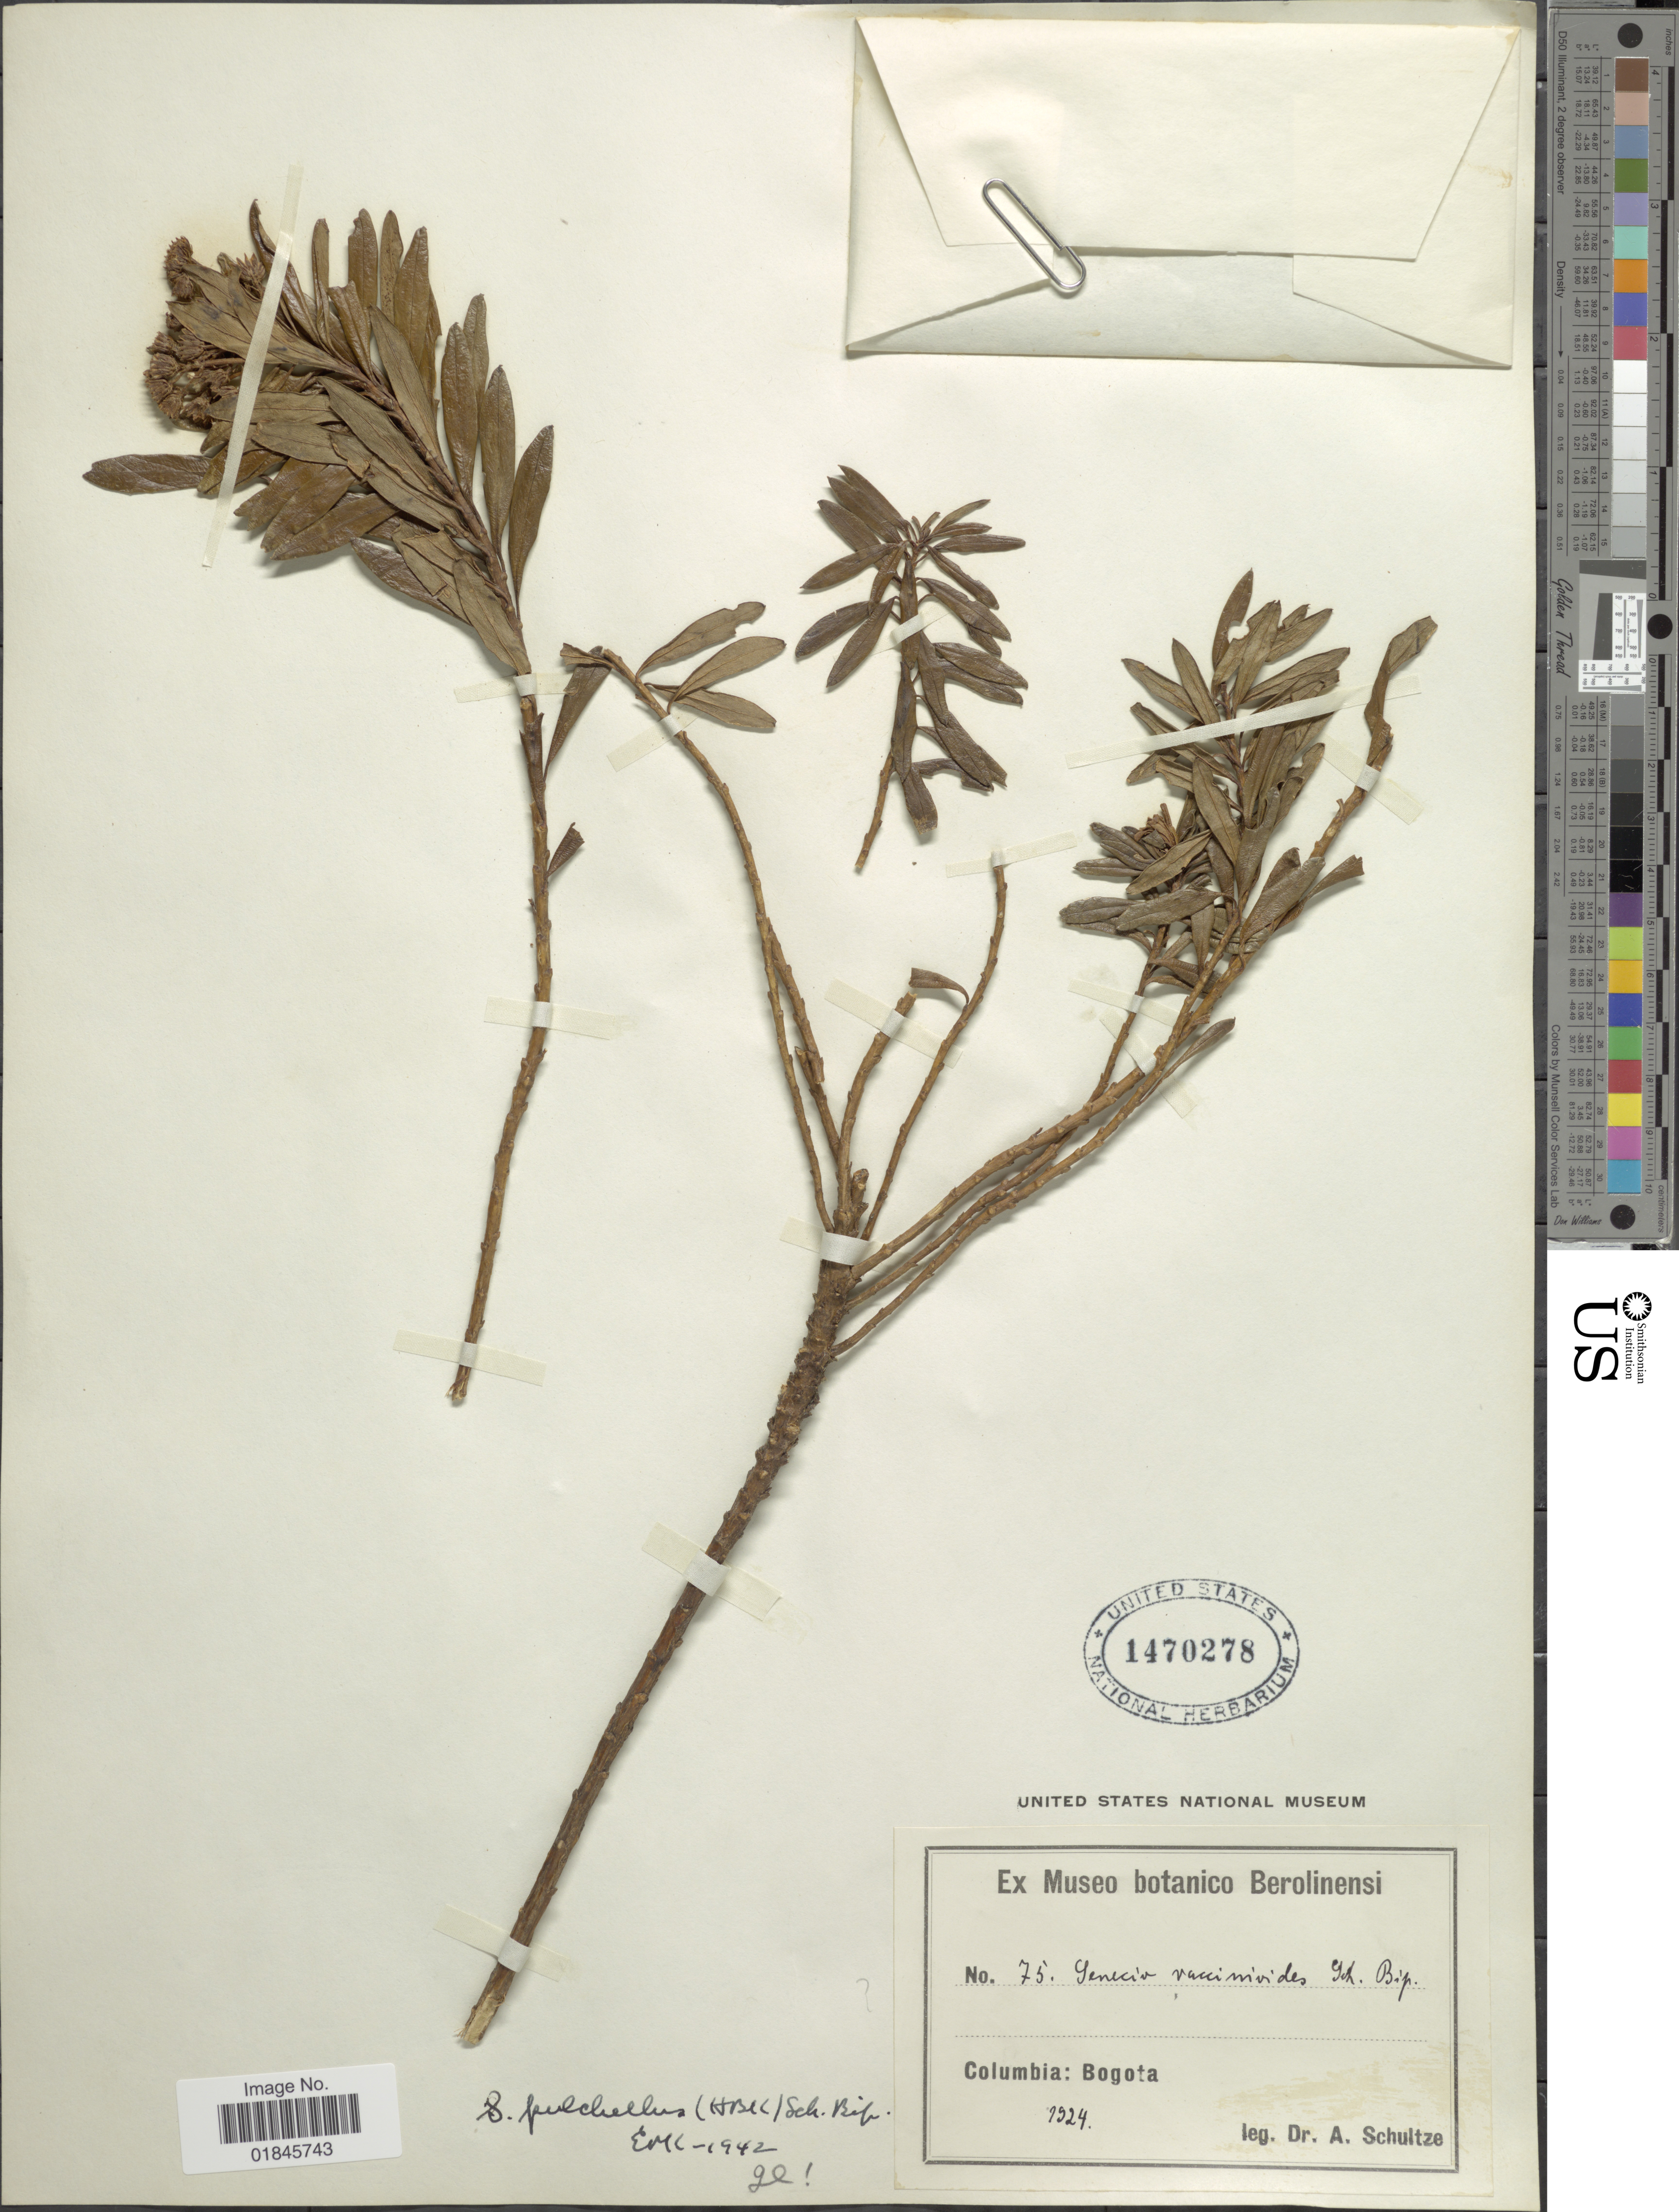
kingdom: Plantae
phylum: Tracheophyta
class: Magnoliopsida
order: Asterales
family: Asteraceae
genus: Pentacalia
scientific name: Pentacalia pulchella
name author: (Kunth) Cuatrec.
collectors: A. Schultze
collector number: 75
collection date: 1924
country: Colombia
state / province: Bogota D.C.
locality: Columbia: Bogota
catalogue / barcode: US 1470278